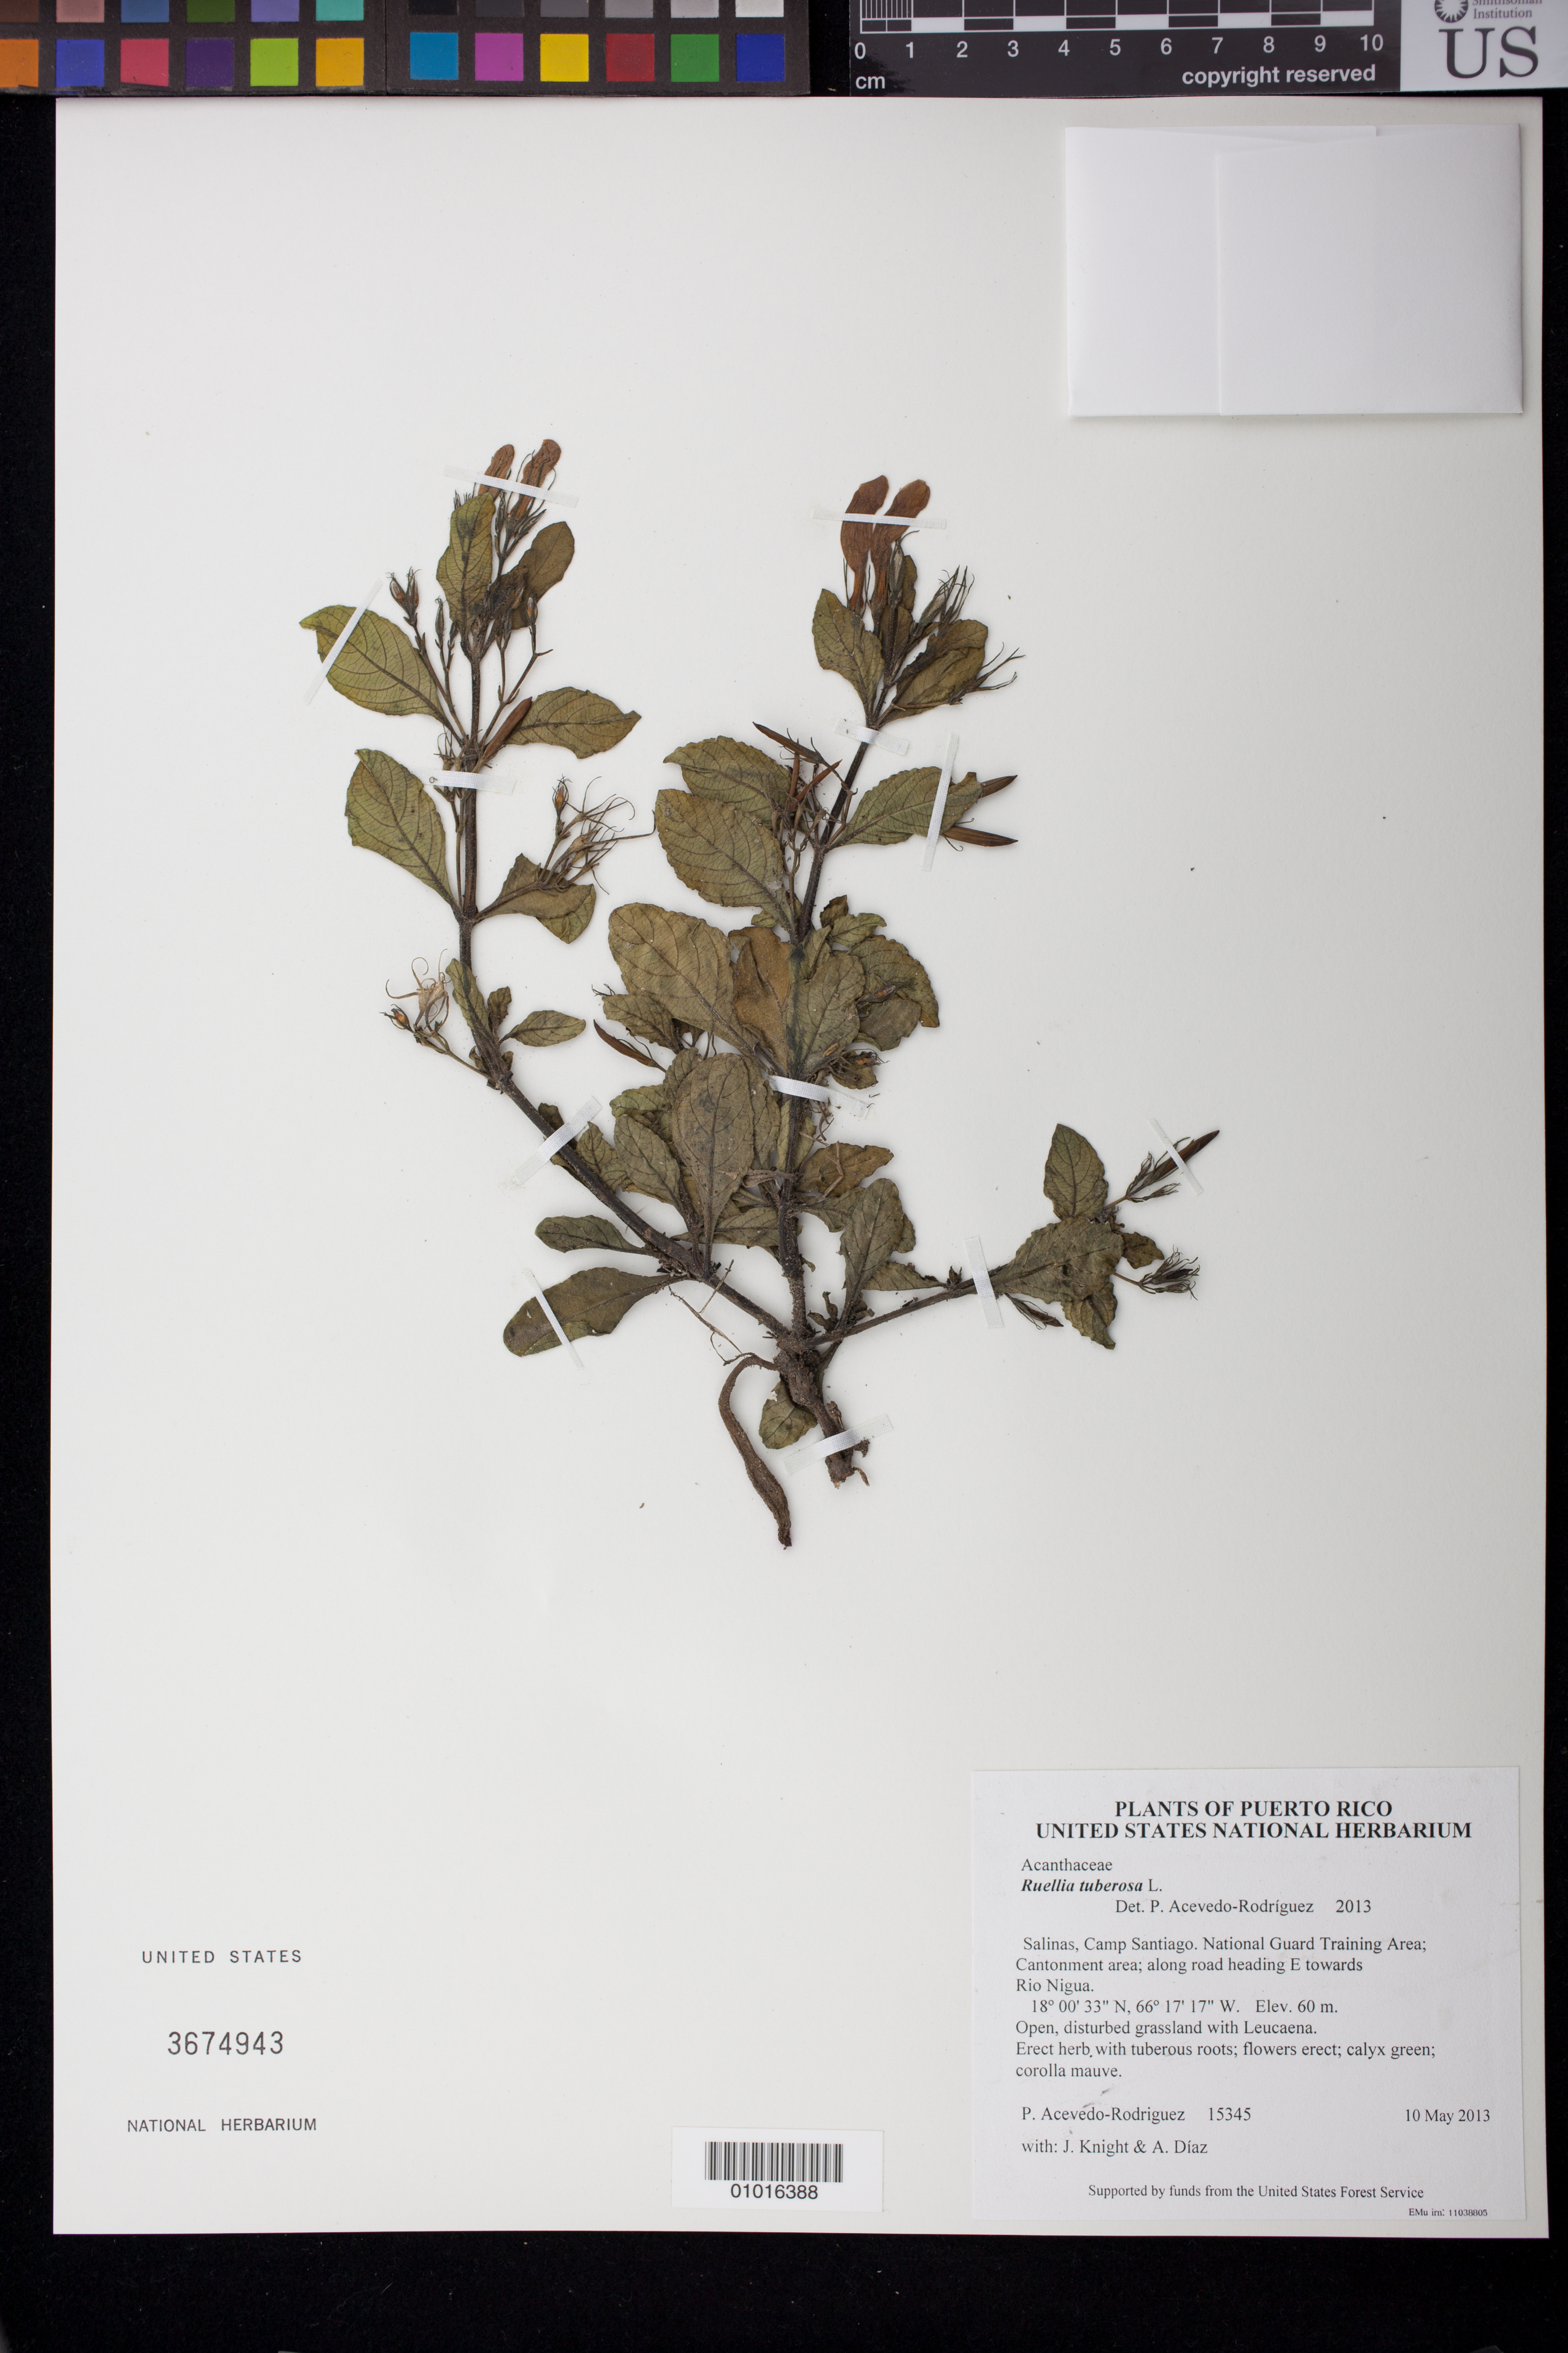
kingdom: Plantae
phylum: Tracheophyta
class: Magnoliopsida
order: Lamiales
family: Acanthaceae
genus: Ruellia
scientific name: Ruellia tuberosa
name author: L.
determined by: Acevedo-Rodríguez, P., (BOT), Smithsonian Institution - National Museum of Natural History (UNITED STATES)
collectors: P. Acevedo-Rodr., J. Knight & A. Díaz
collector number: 15345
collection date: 2013-05-10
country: Puerto Rico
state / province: Salinas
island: Puerto Rico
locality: Camp Santiago. National Guard Training Area; Cantonment area; along road heading E towards Rio Nigua.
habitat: Open, disturbed grassland with Leucaena.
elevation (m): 60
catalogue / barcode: US 3674943